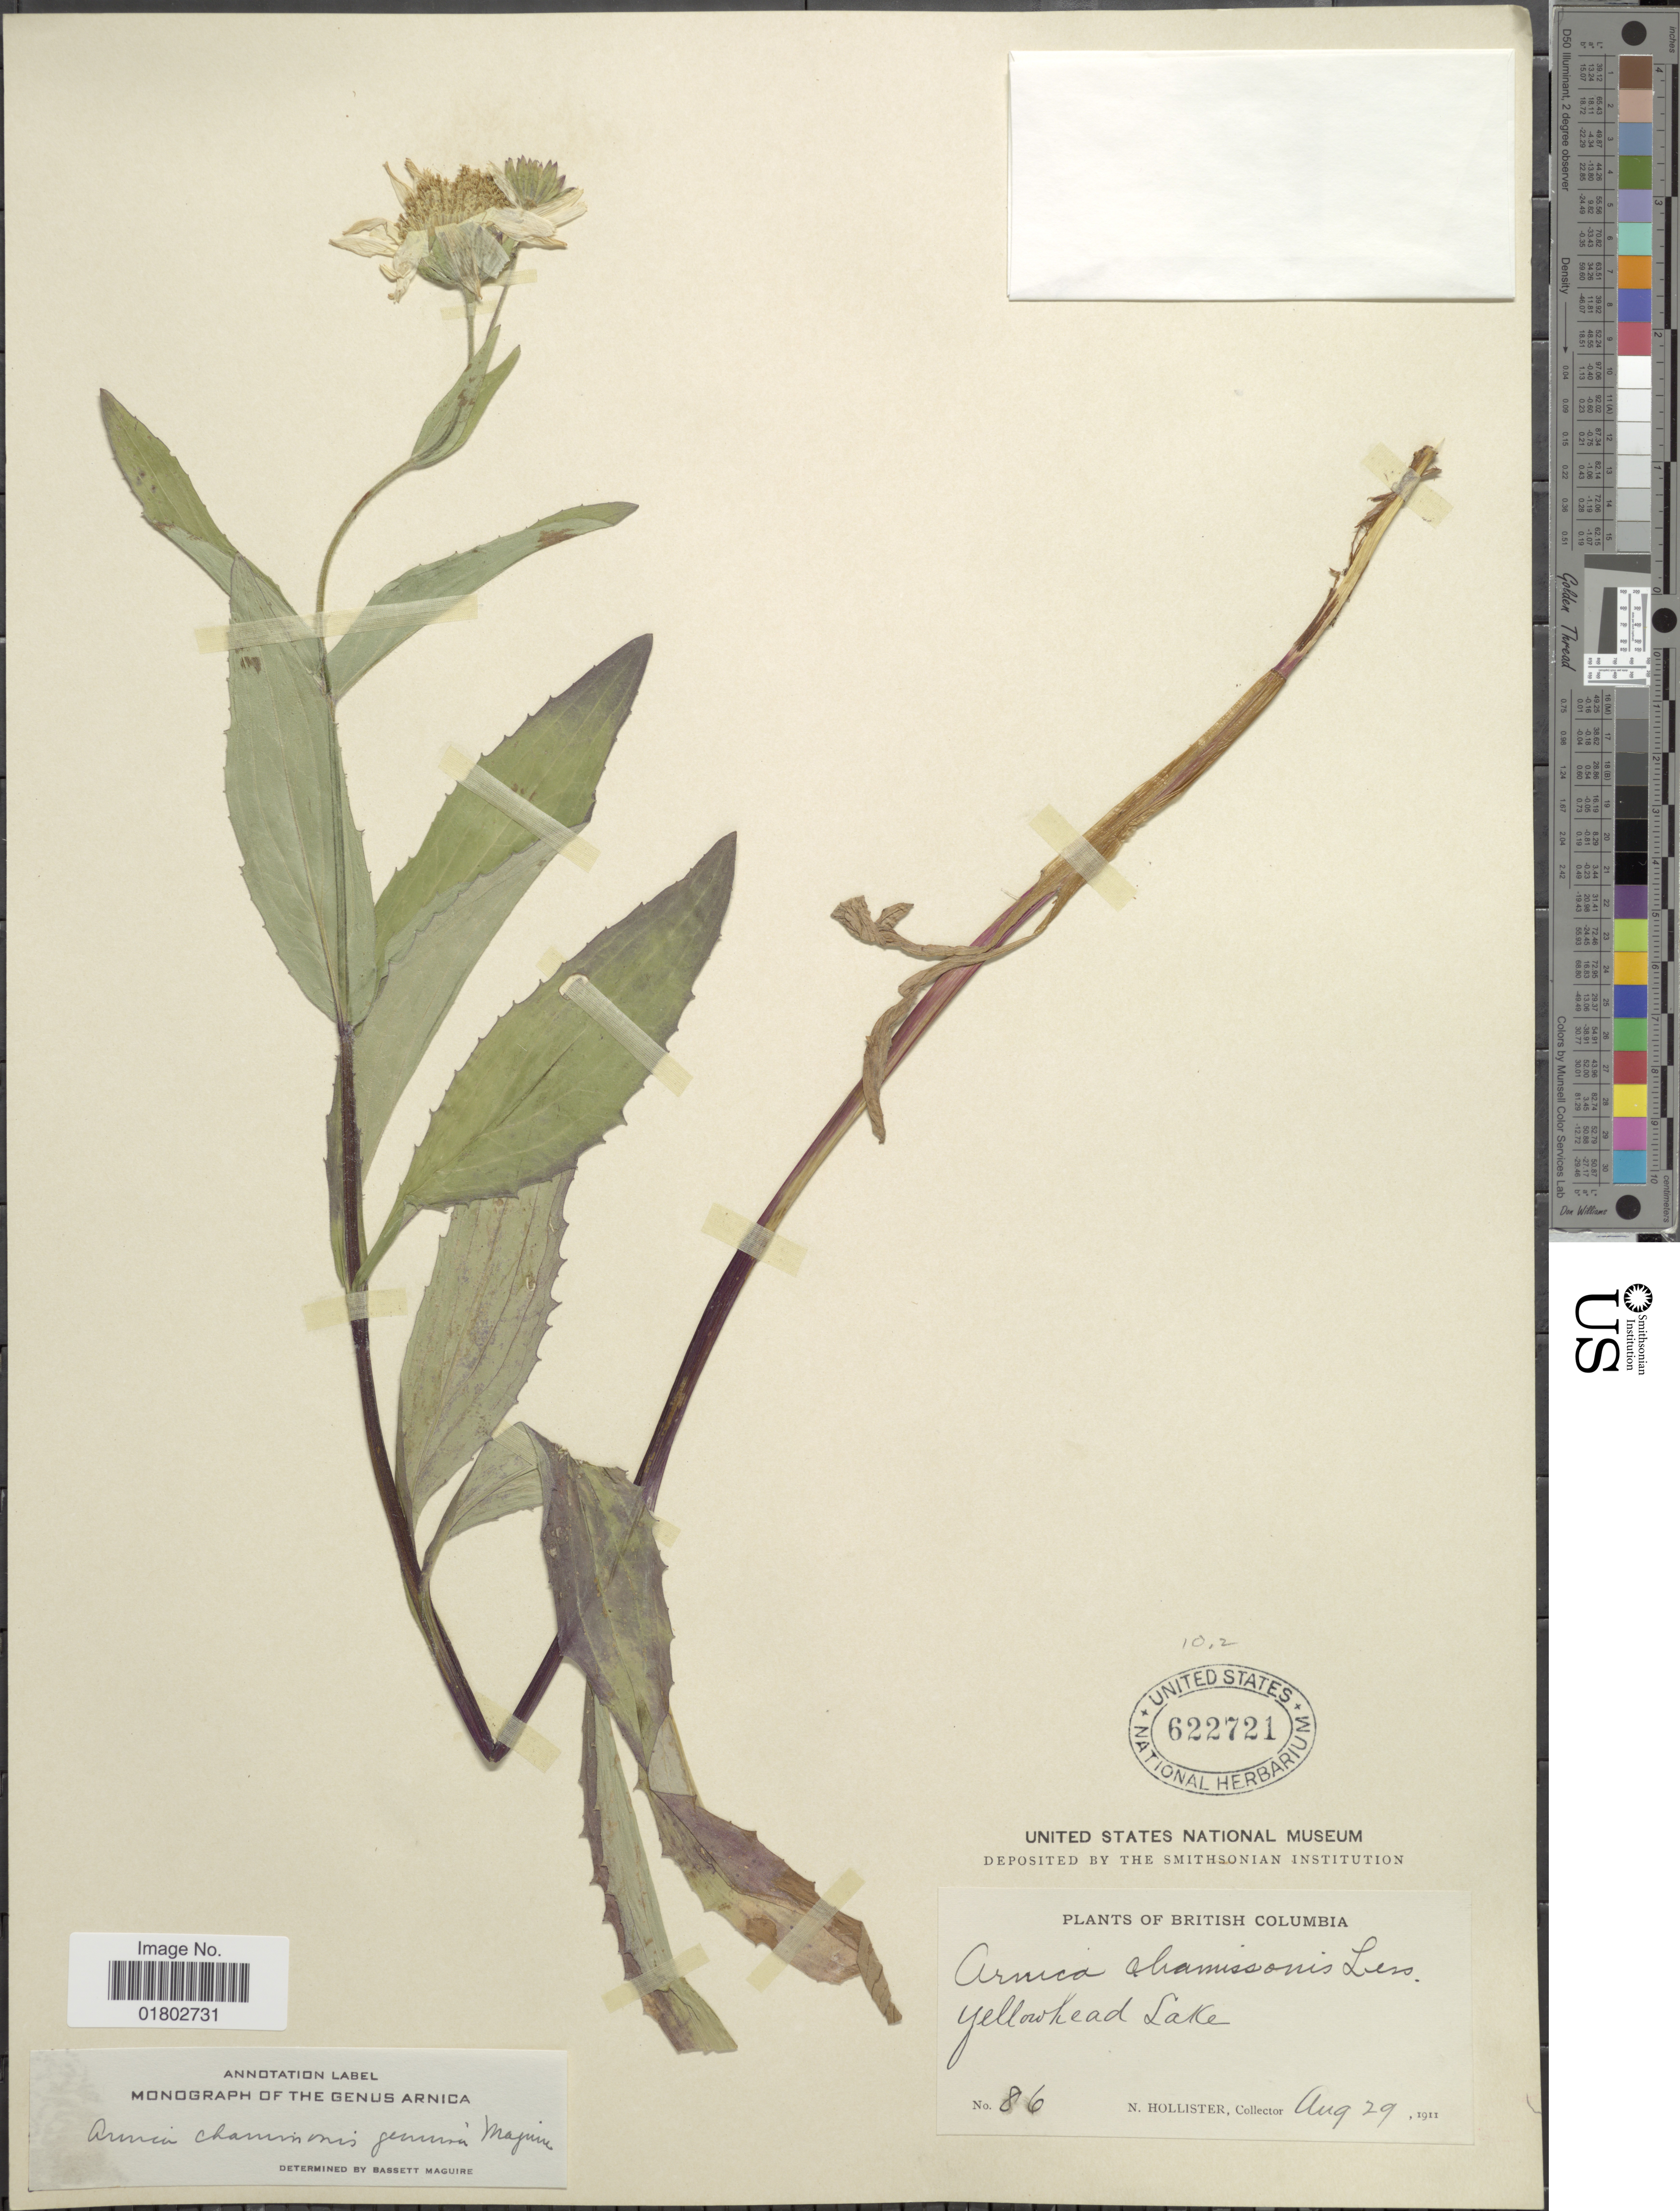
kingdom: Plantae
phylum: Tracheophyta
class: Magnoliopsida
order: Asterales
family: Asteraceae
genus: Arnica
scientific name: Arnica chamissonis subsp. genuina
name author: Maguire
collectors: N. Hollister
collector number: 86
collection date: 1911-08-29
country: Canada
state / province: British Columbia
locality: Yellowhead Lake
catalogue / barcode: US 622721